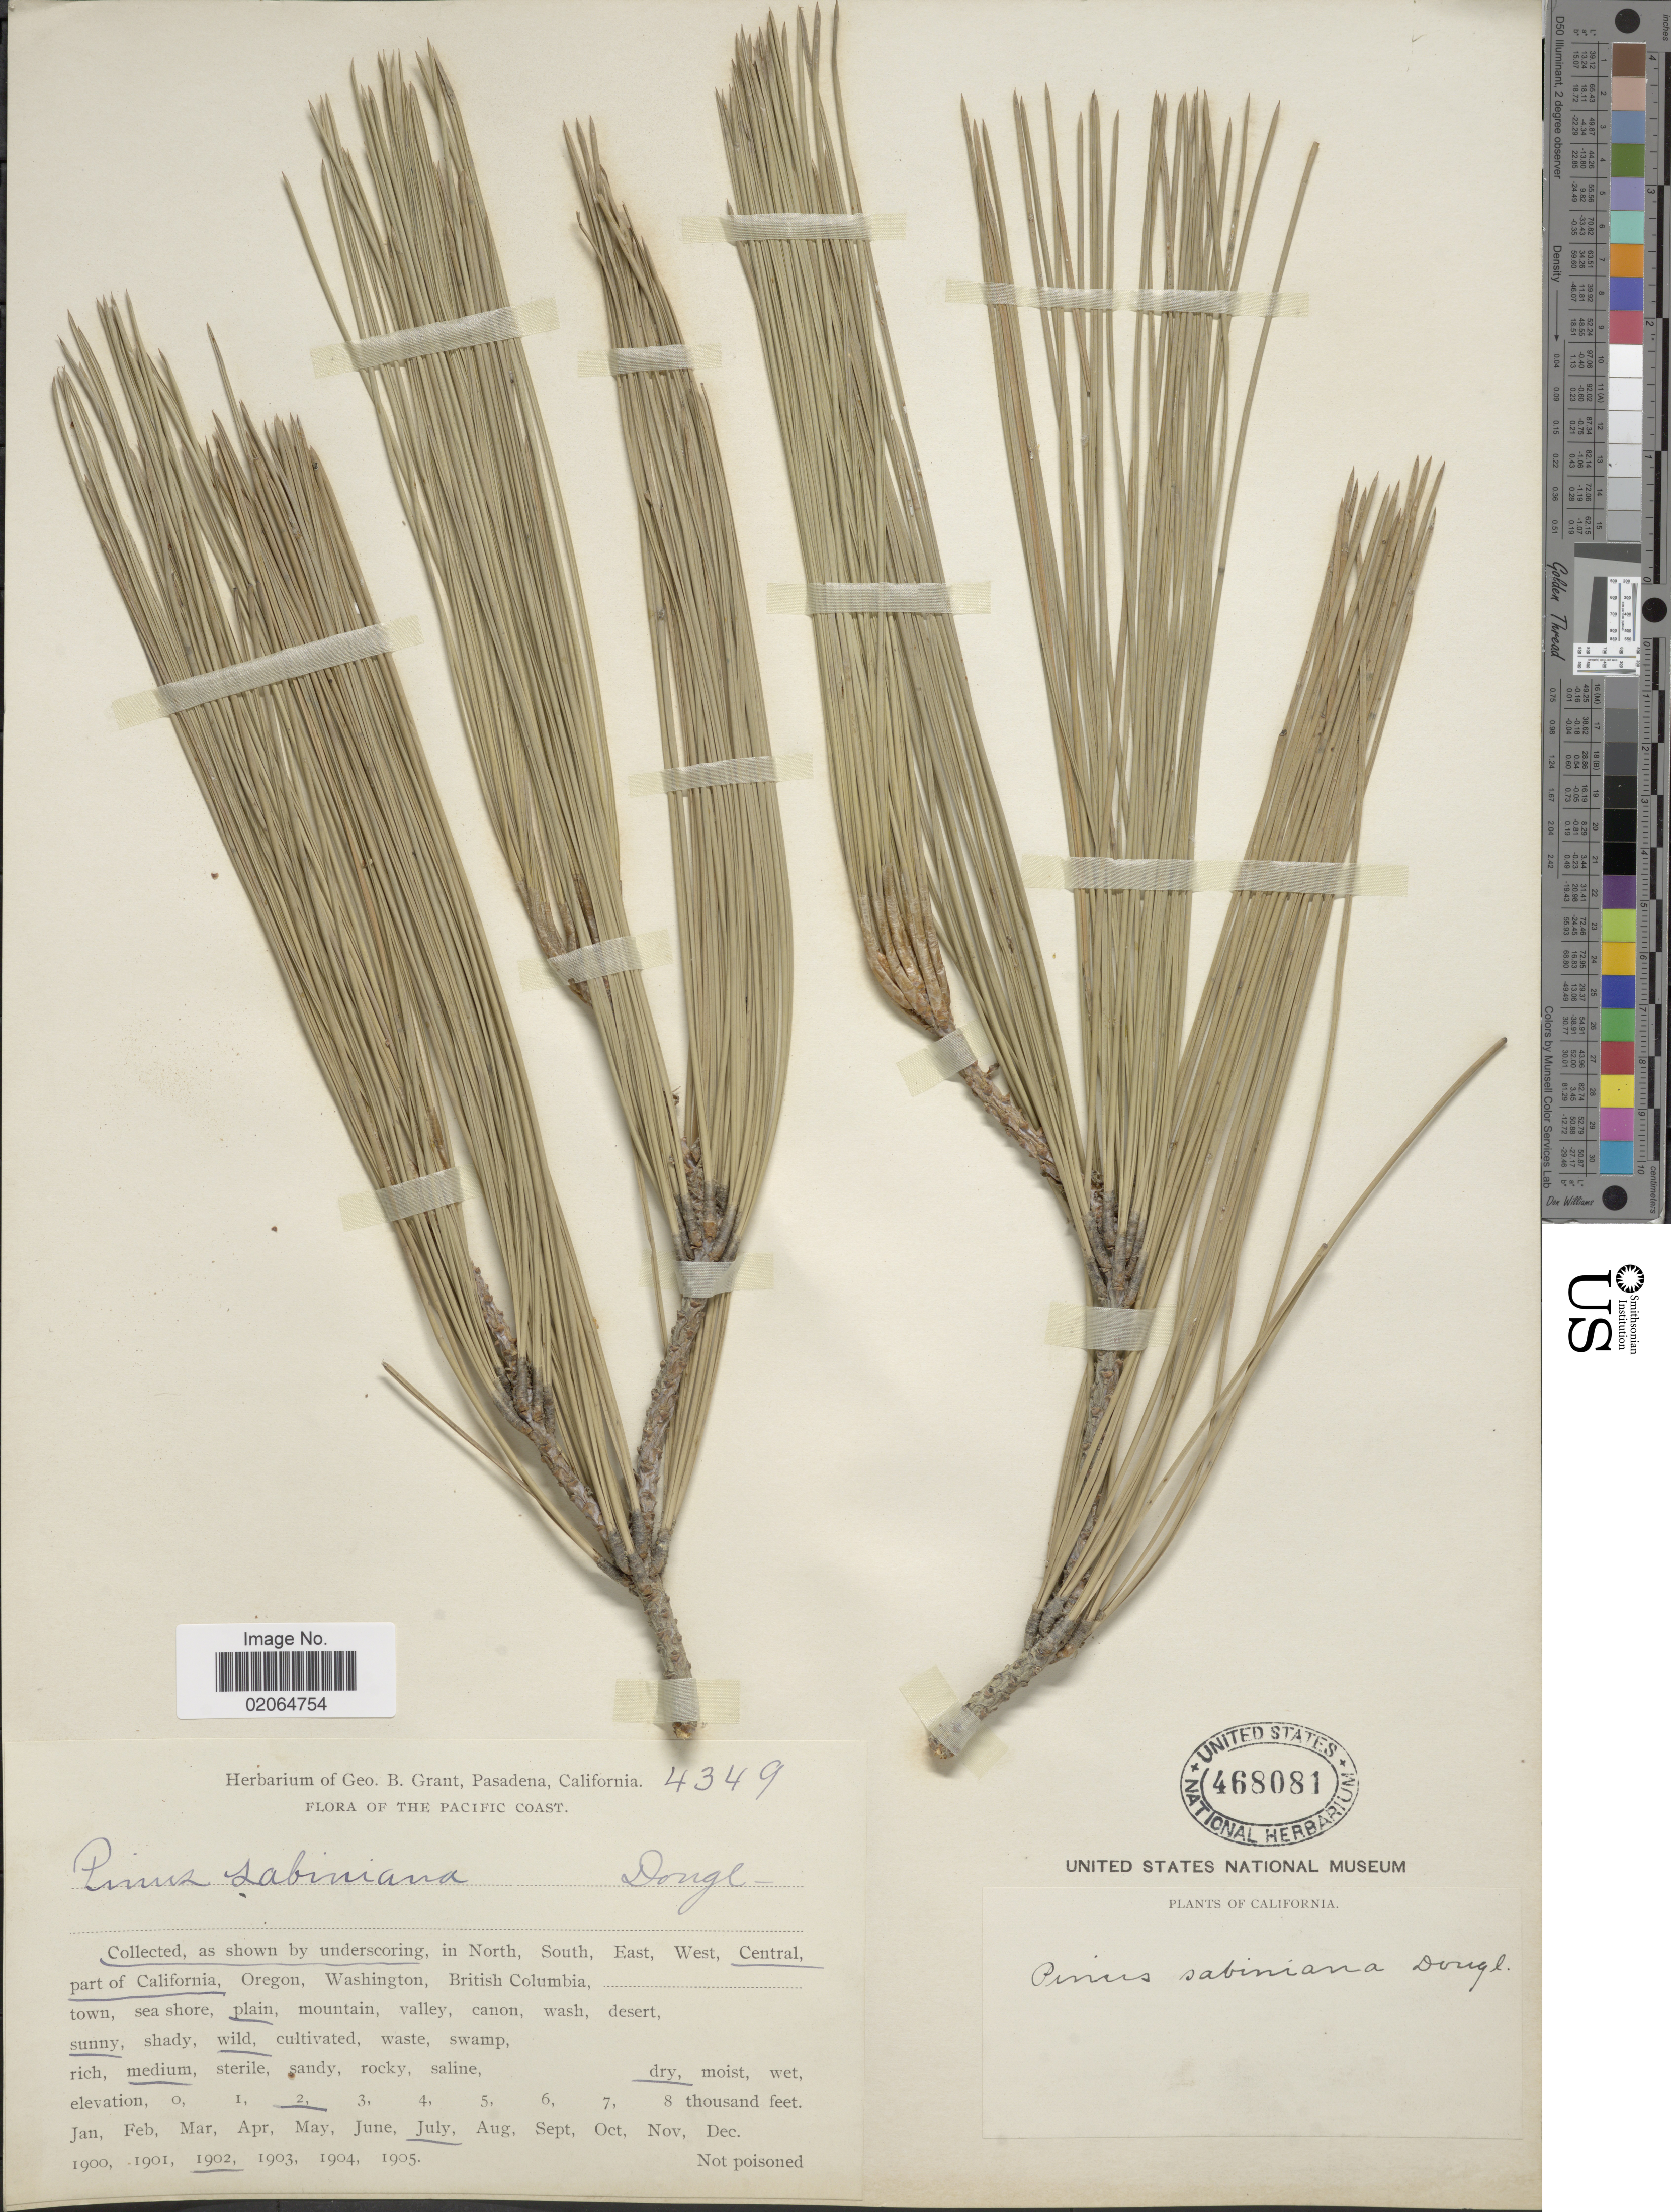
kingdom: Plantae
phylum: Tracheophyta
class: Pinopsida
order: Pinales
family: Pinaceae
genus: Pinus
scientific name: Pinus sabiniana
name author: Douglas ex D. Don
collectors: ex herb. Geo. B. Grant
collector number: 4349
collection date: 1902-07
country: United States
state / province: California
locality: Central part of California. The Pacific Coast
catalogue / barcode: US 468081